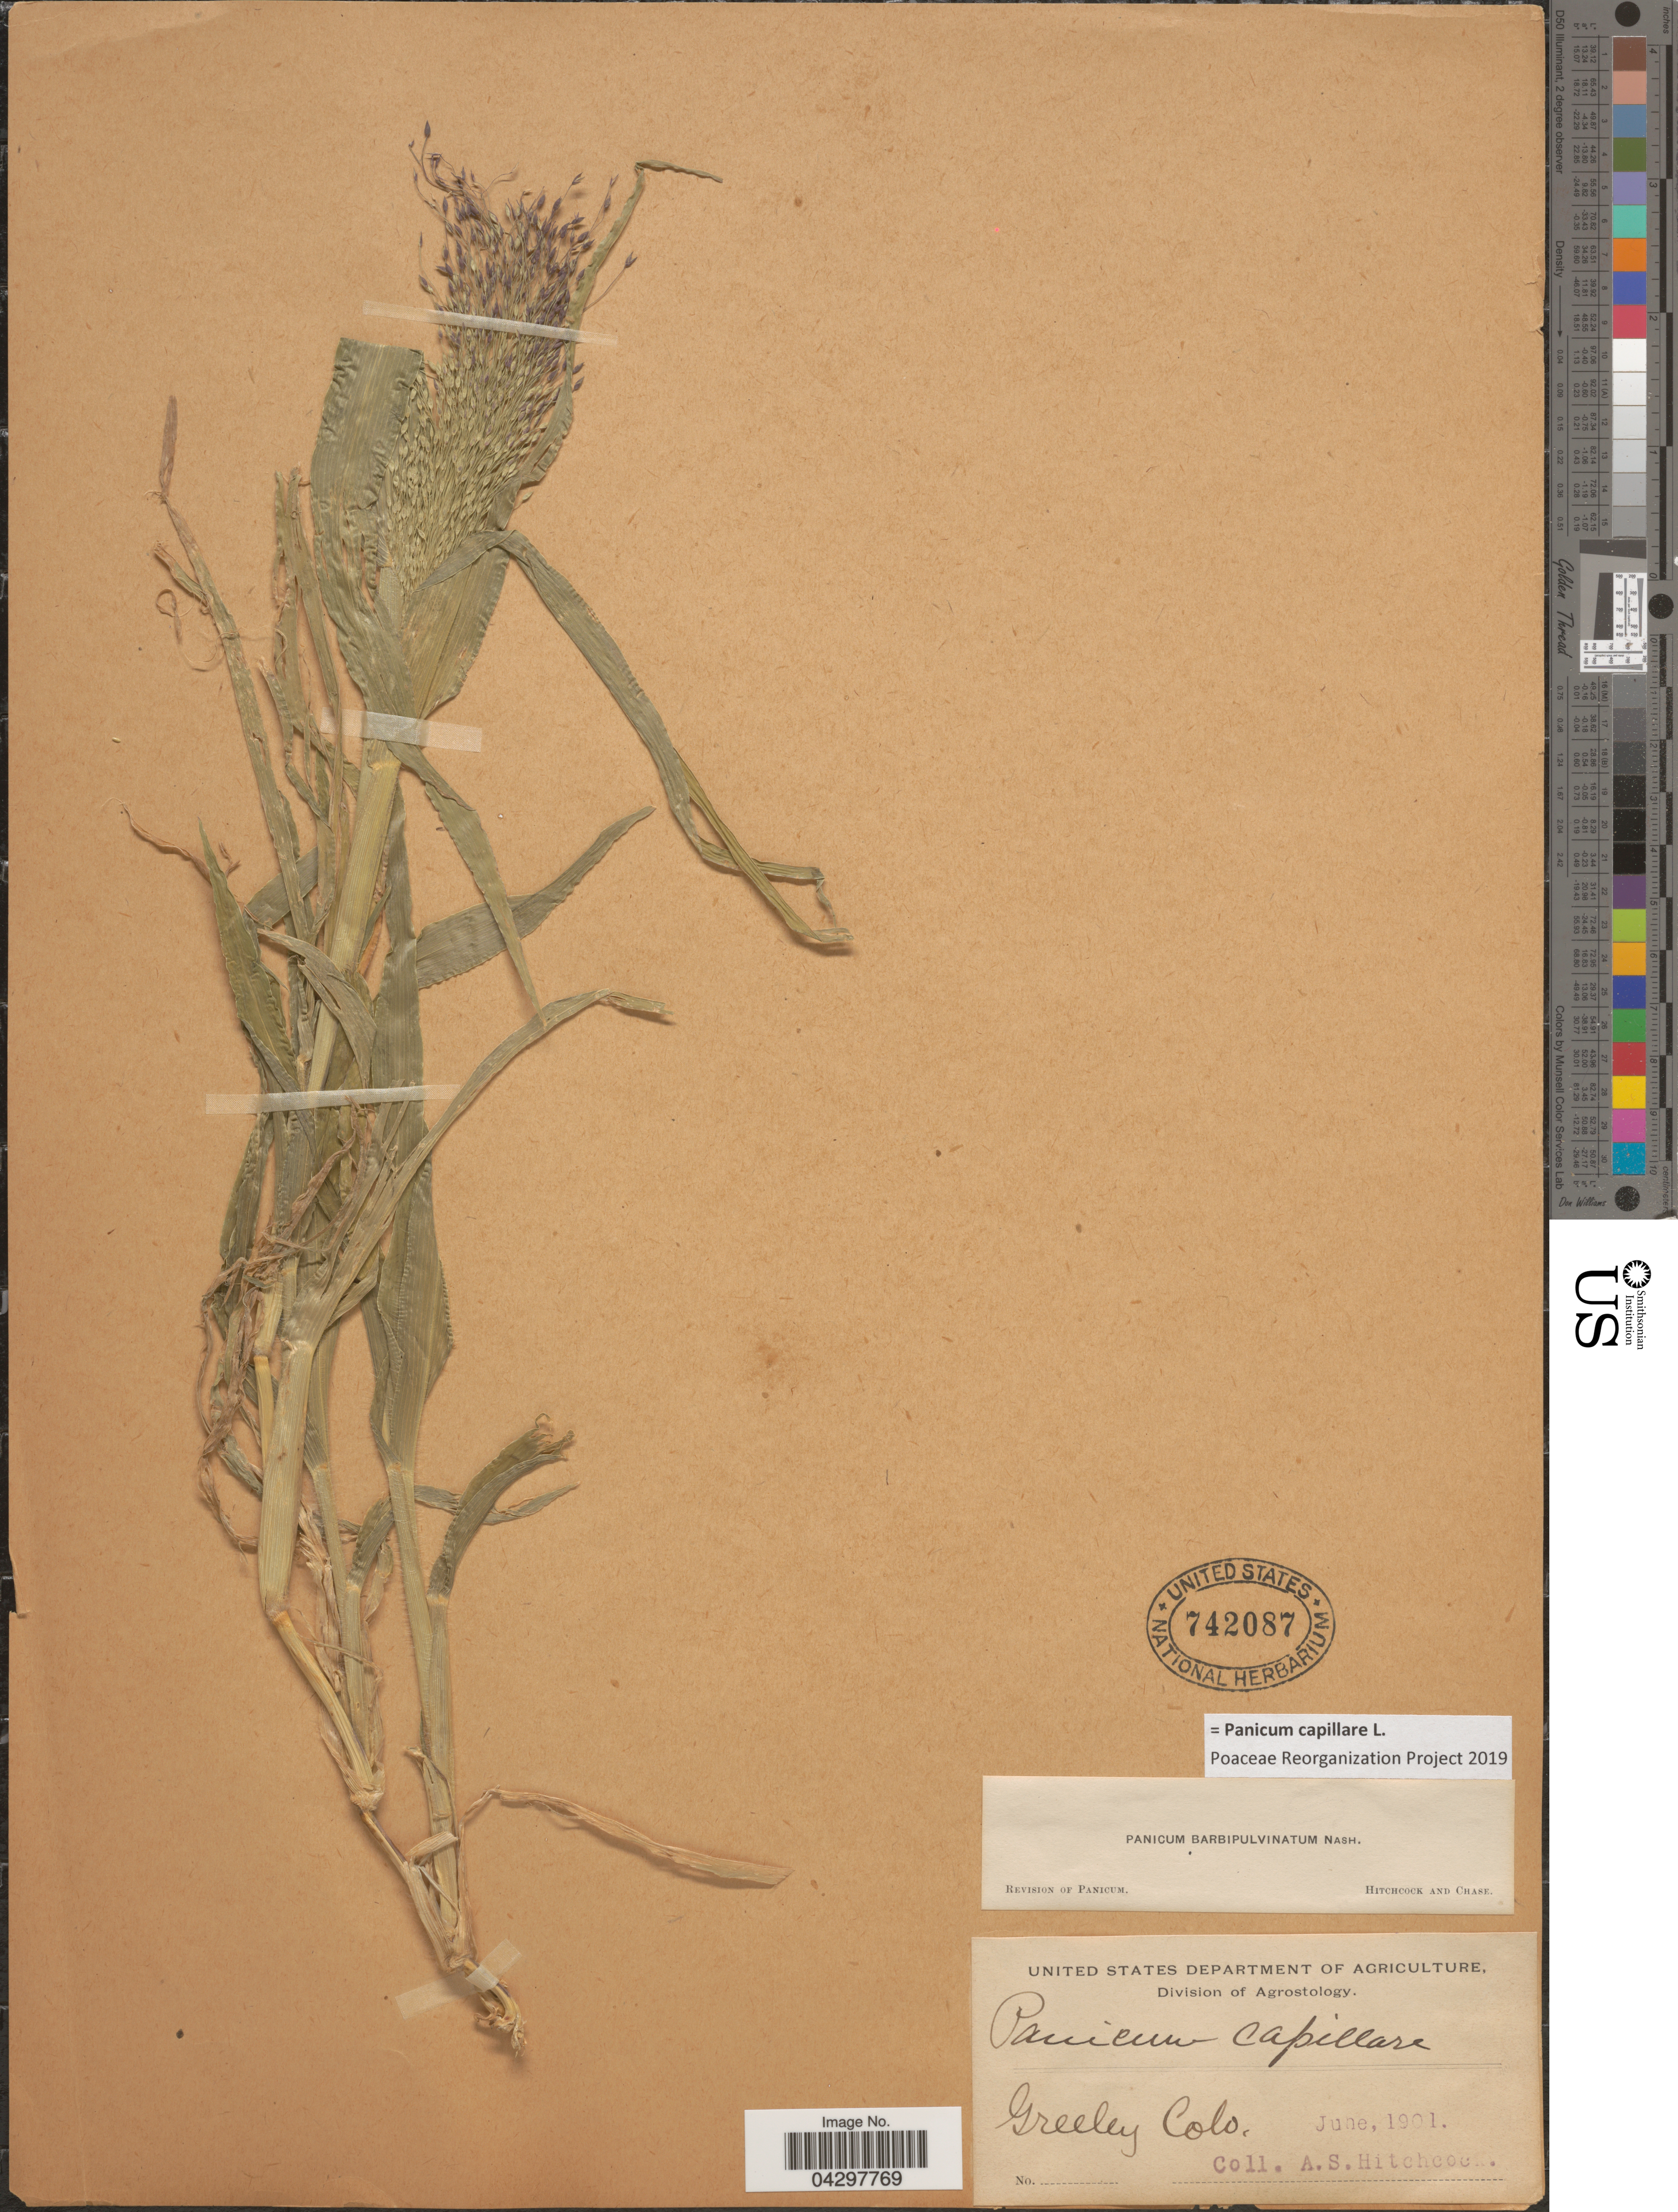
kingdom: Plantae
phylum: Tracheophyta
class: Liliopsida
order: Poales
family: Poaceae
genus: Panicum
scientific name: Panicum capillare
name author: L.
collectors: A. S. Hitchcock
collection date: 1901-06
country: United States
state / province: Colorado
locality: Greeley.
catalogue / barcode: US 742087